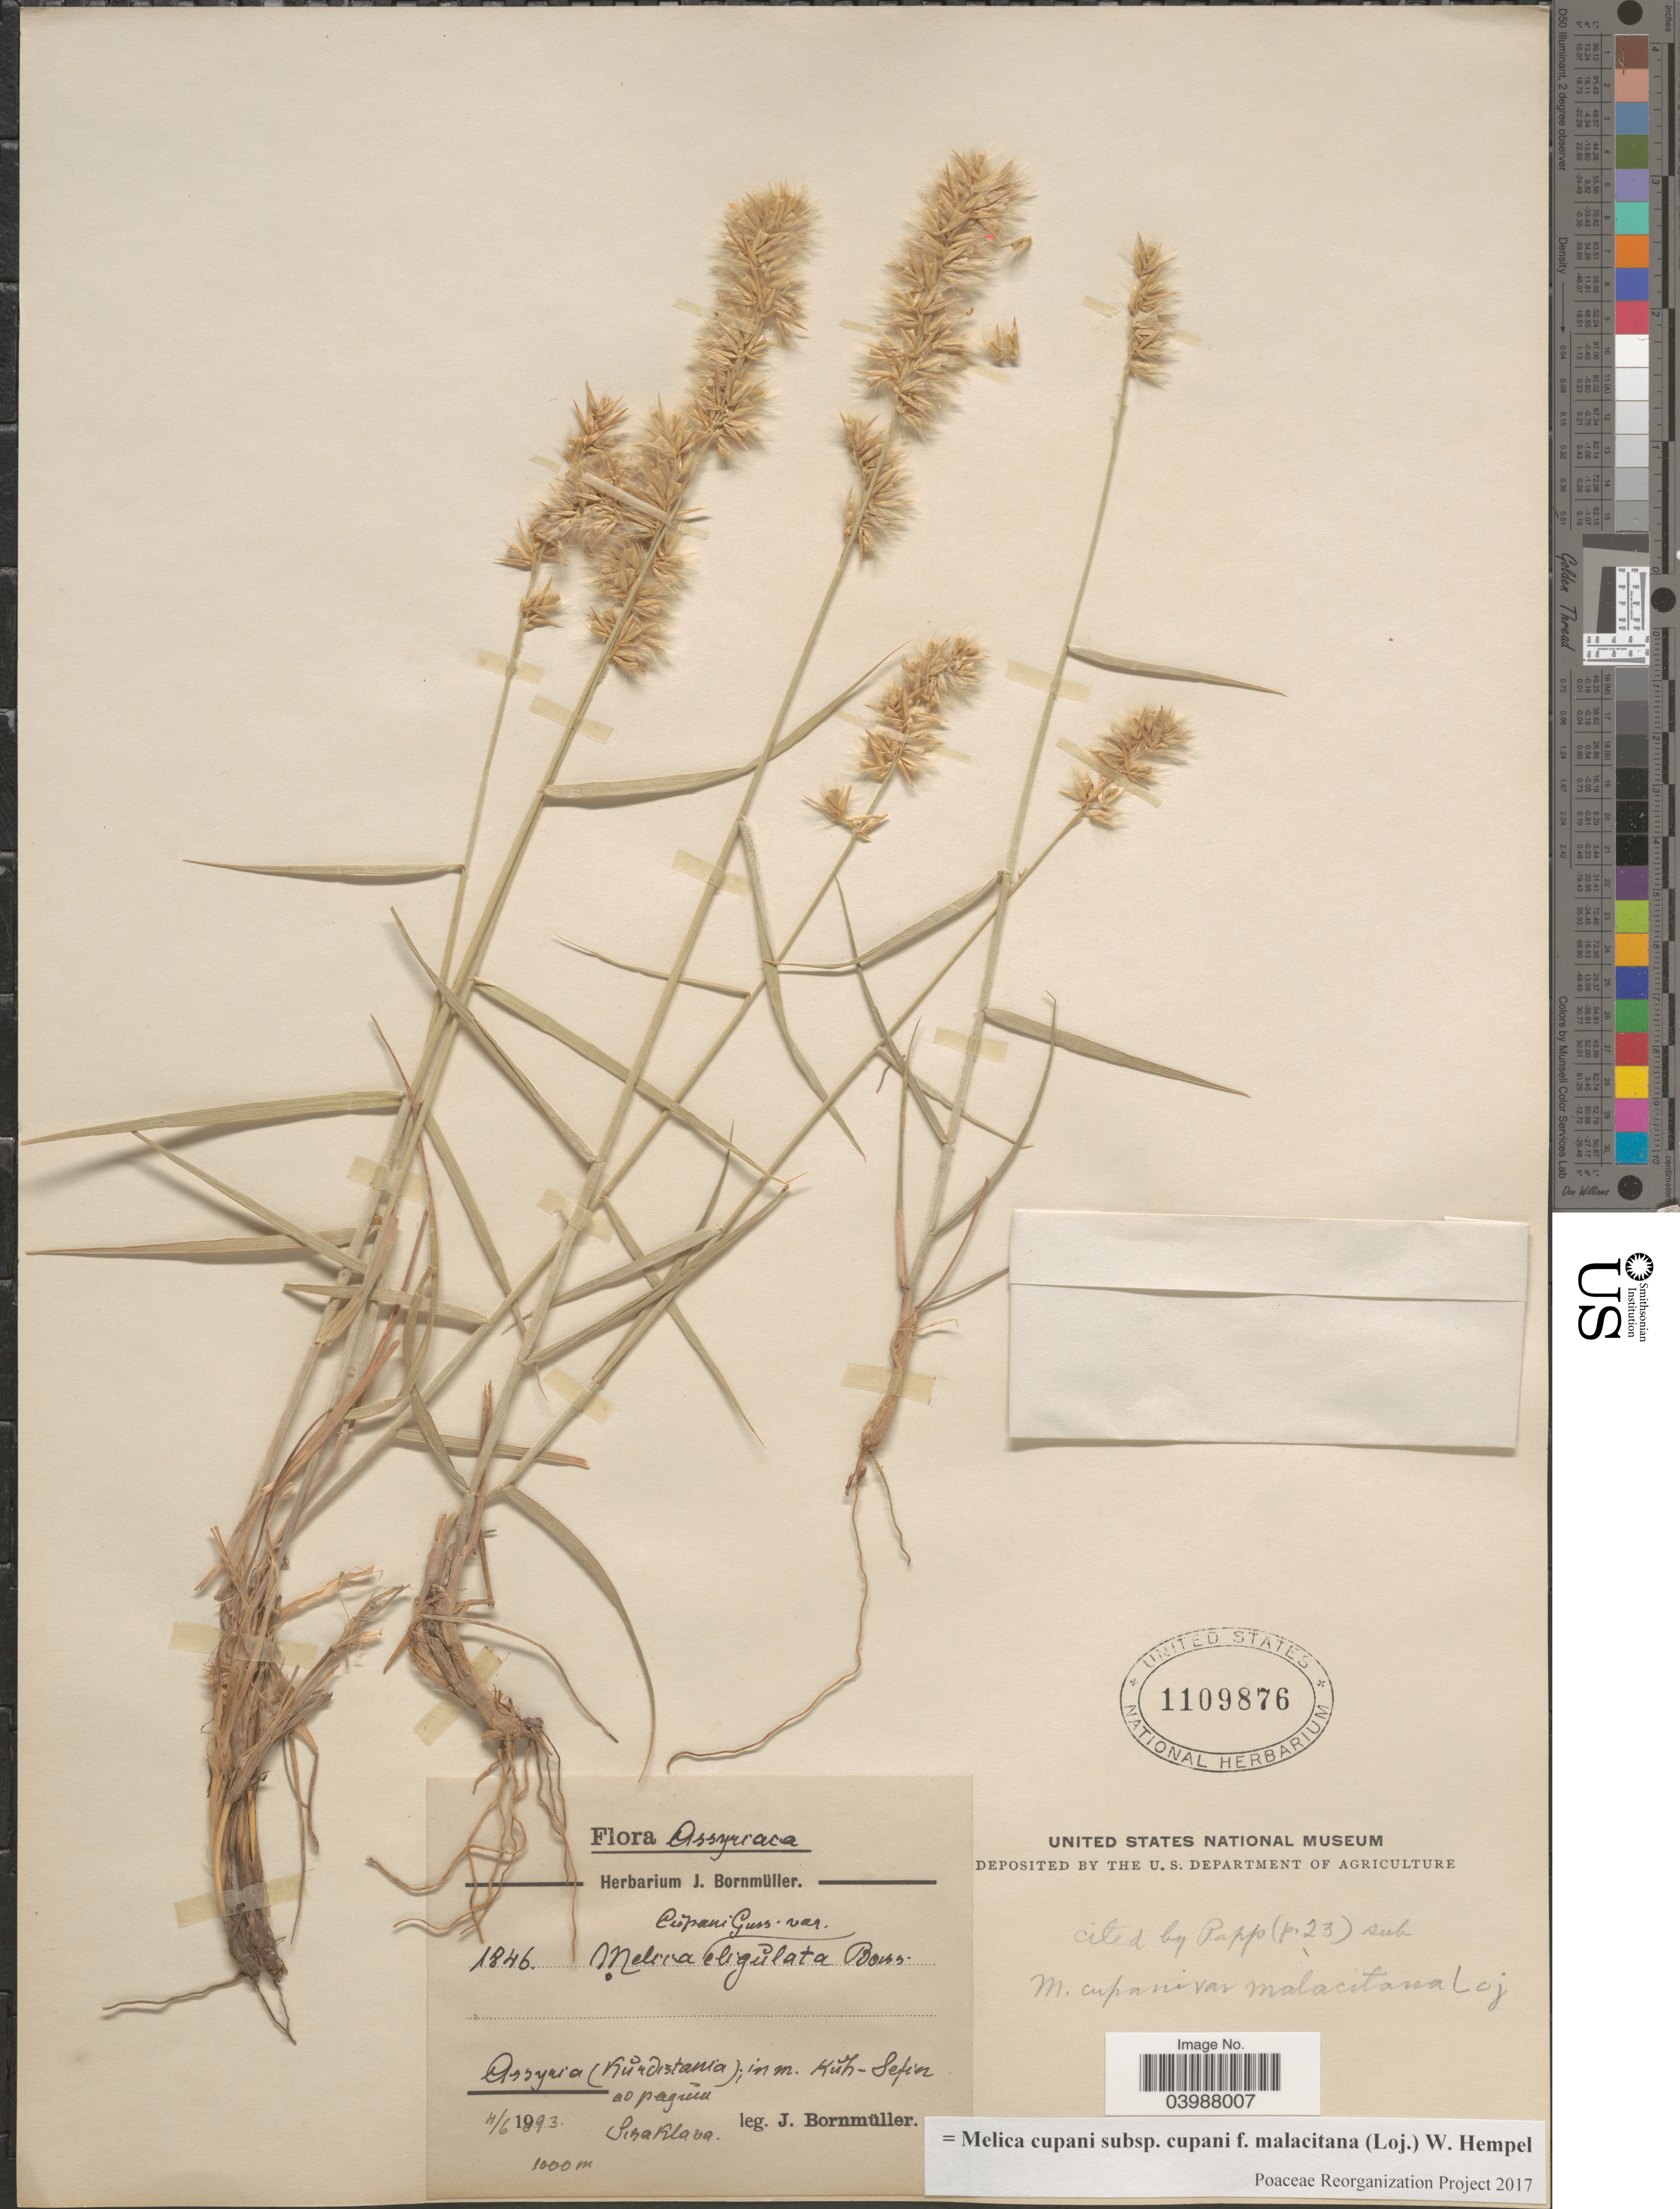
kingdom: Plantae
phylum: Tracheophyta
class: Liliopsida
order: Poales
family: Poaceae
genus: Melica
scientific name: Melica cupani subsp. cupani f. malacitana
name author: W. Hempel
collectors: J. Bornmüller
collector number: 1846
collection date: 1893-06-04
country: Iran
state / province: Kurdistan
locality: Assyria; in m. Kūh-sefin ao paguiu. Sisaklava. [interpreted]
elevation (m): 1000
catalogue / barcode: US 1109876